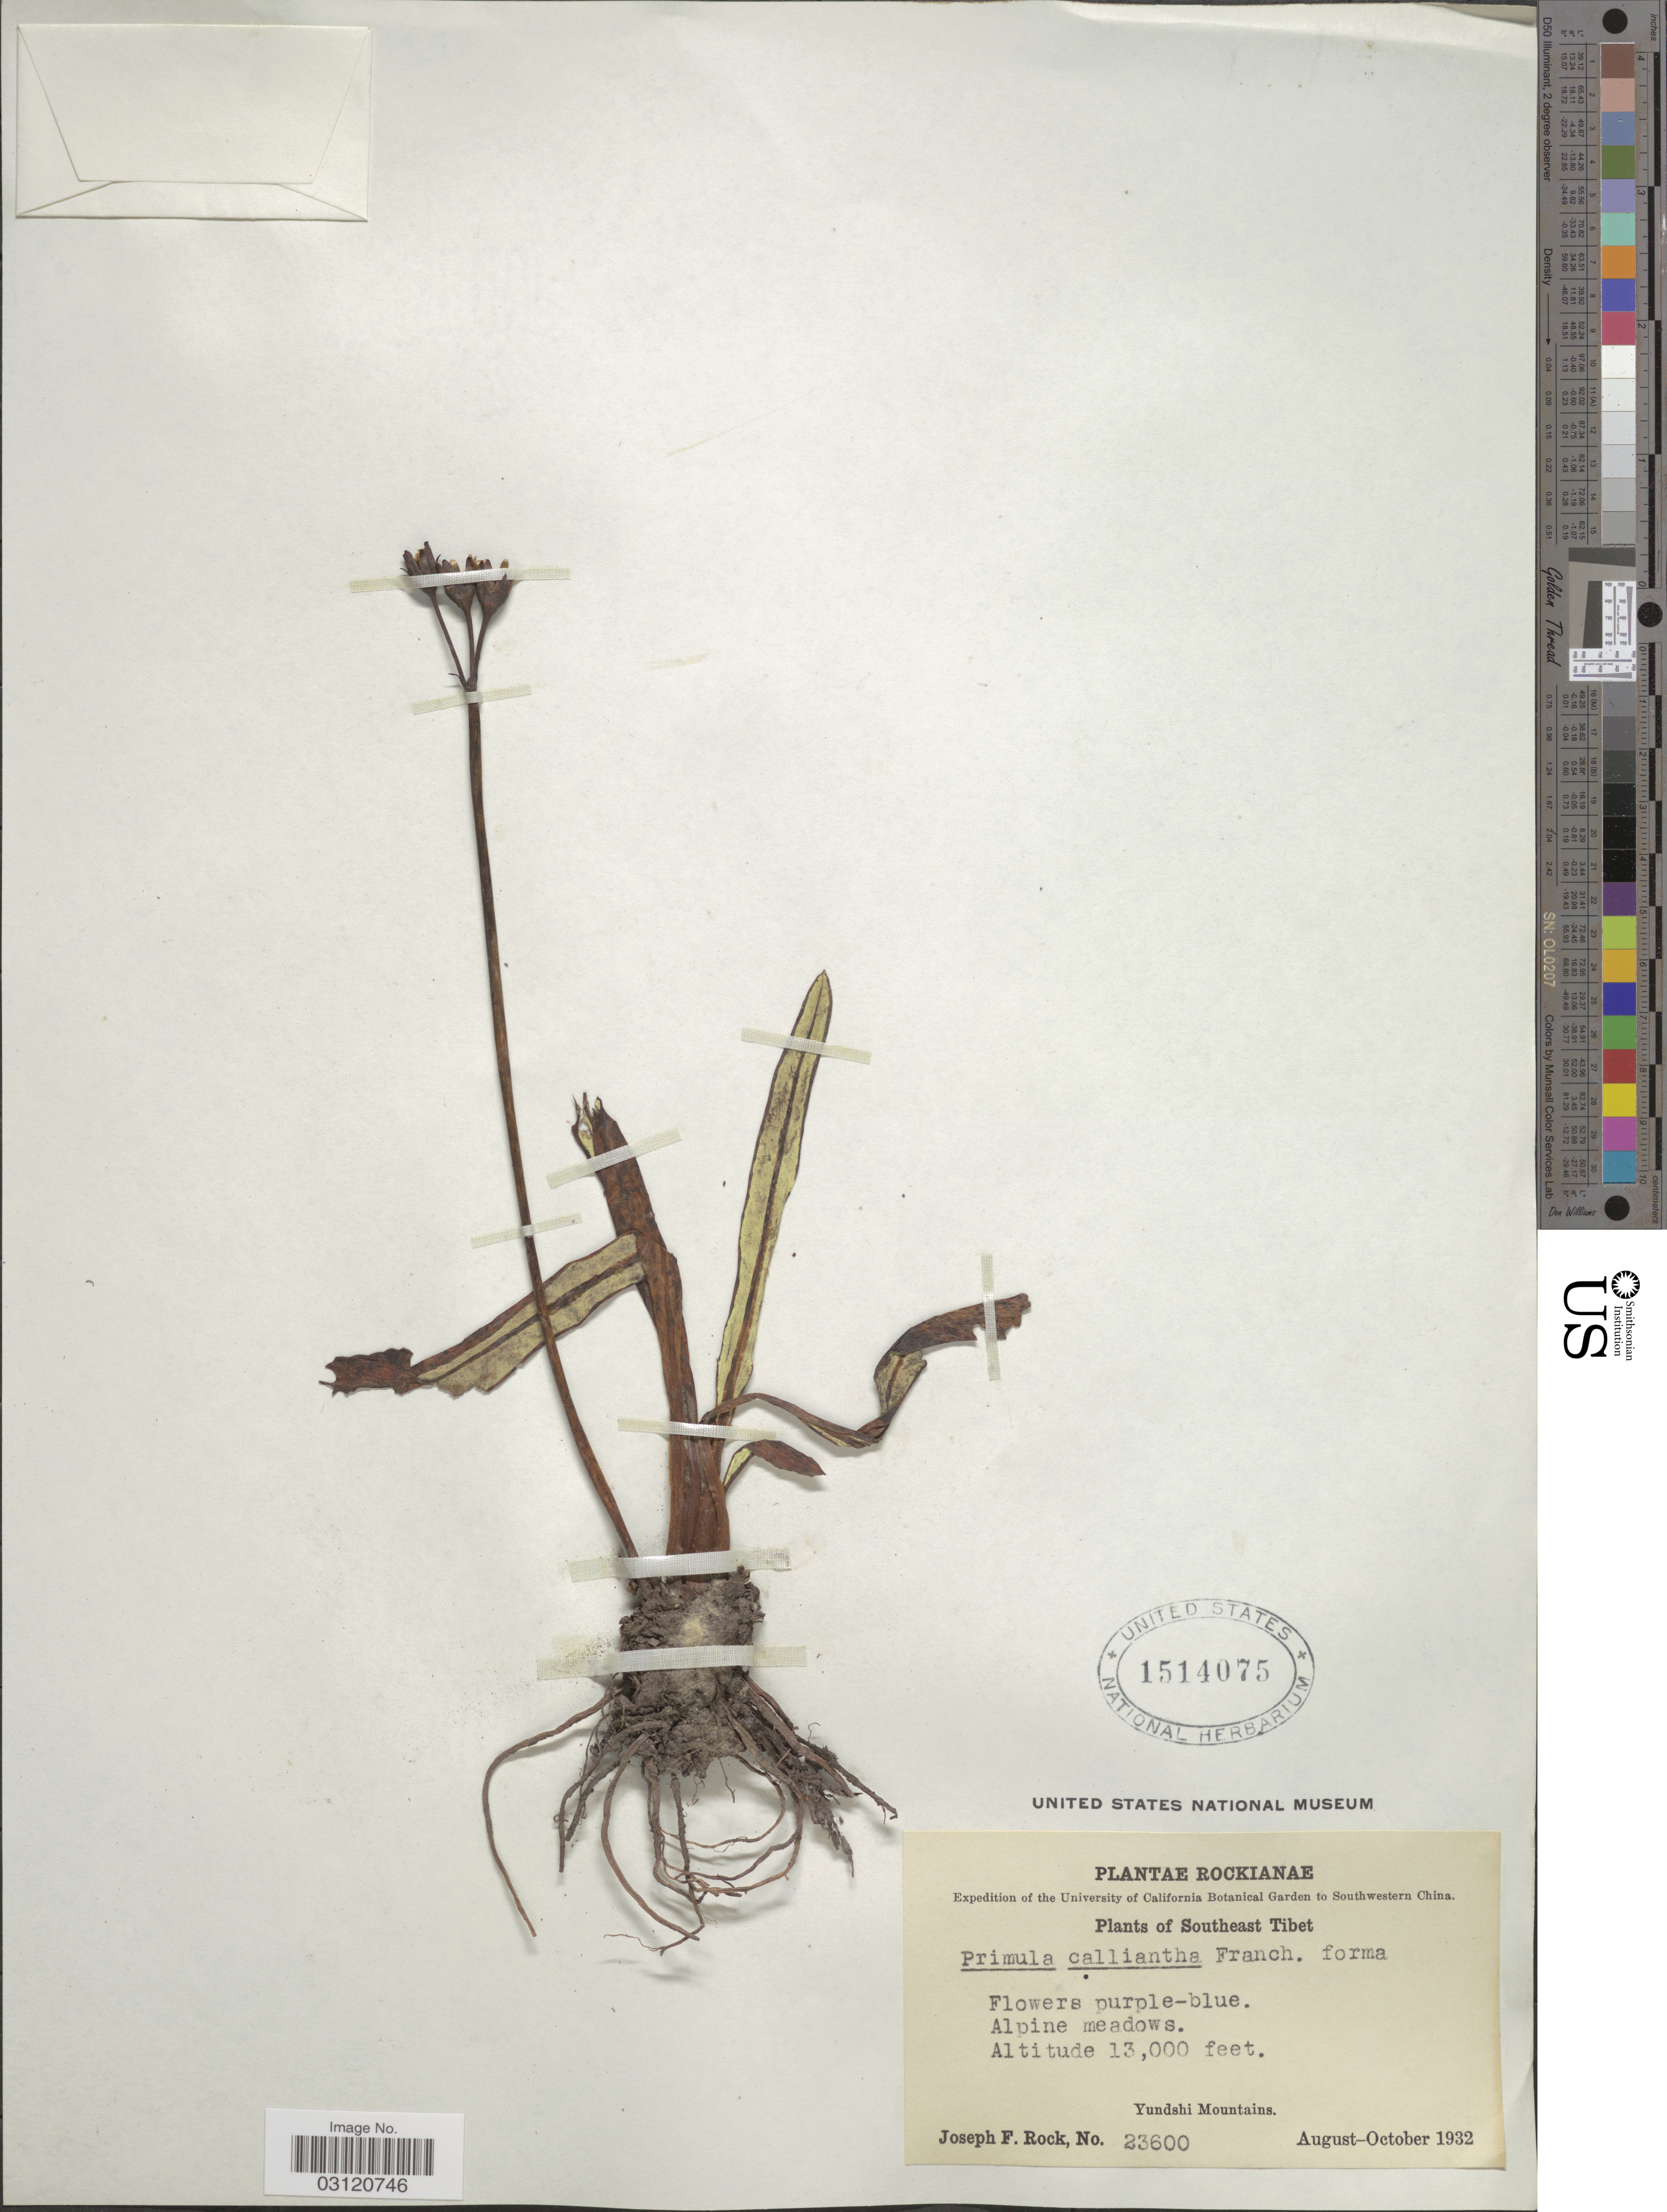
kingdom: Plantae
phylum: Tracheophyta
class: Magnoliopsida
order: Ericales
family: Primulaceae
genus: Primula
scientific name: Primula calliantha subsp. bryophila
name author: (Balf. f. & Farrer) W.W. Sm. & Forrest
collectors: J. F. Rock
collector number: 23600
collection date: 1932-08/1932-10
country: China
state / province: Xizang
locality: Southwestern China. Southeast Tibet. Yundshi Mountains.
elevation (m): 3962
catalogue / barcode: US 1514075